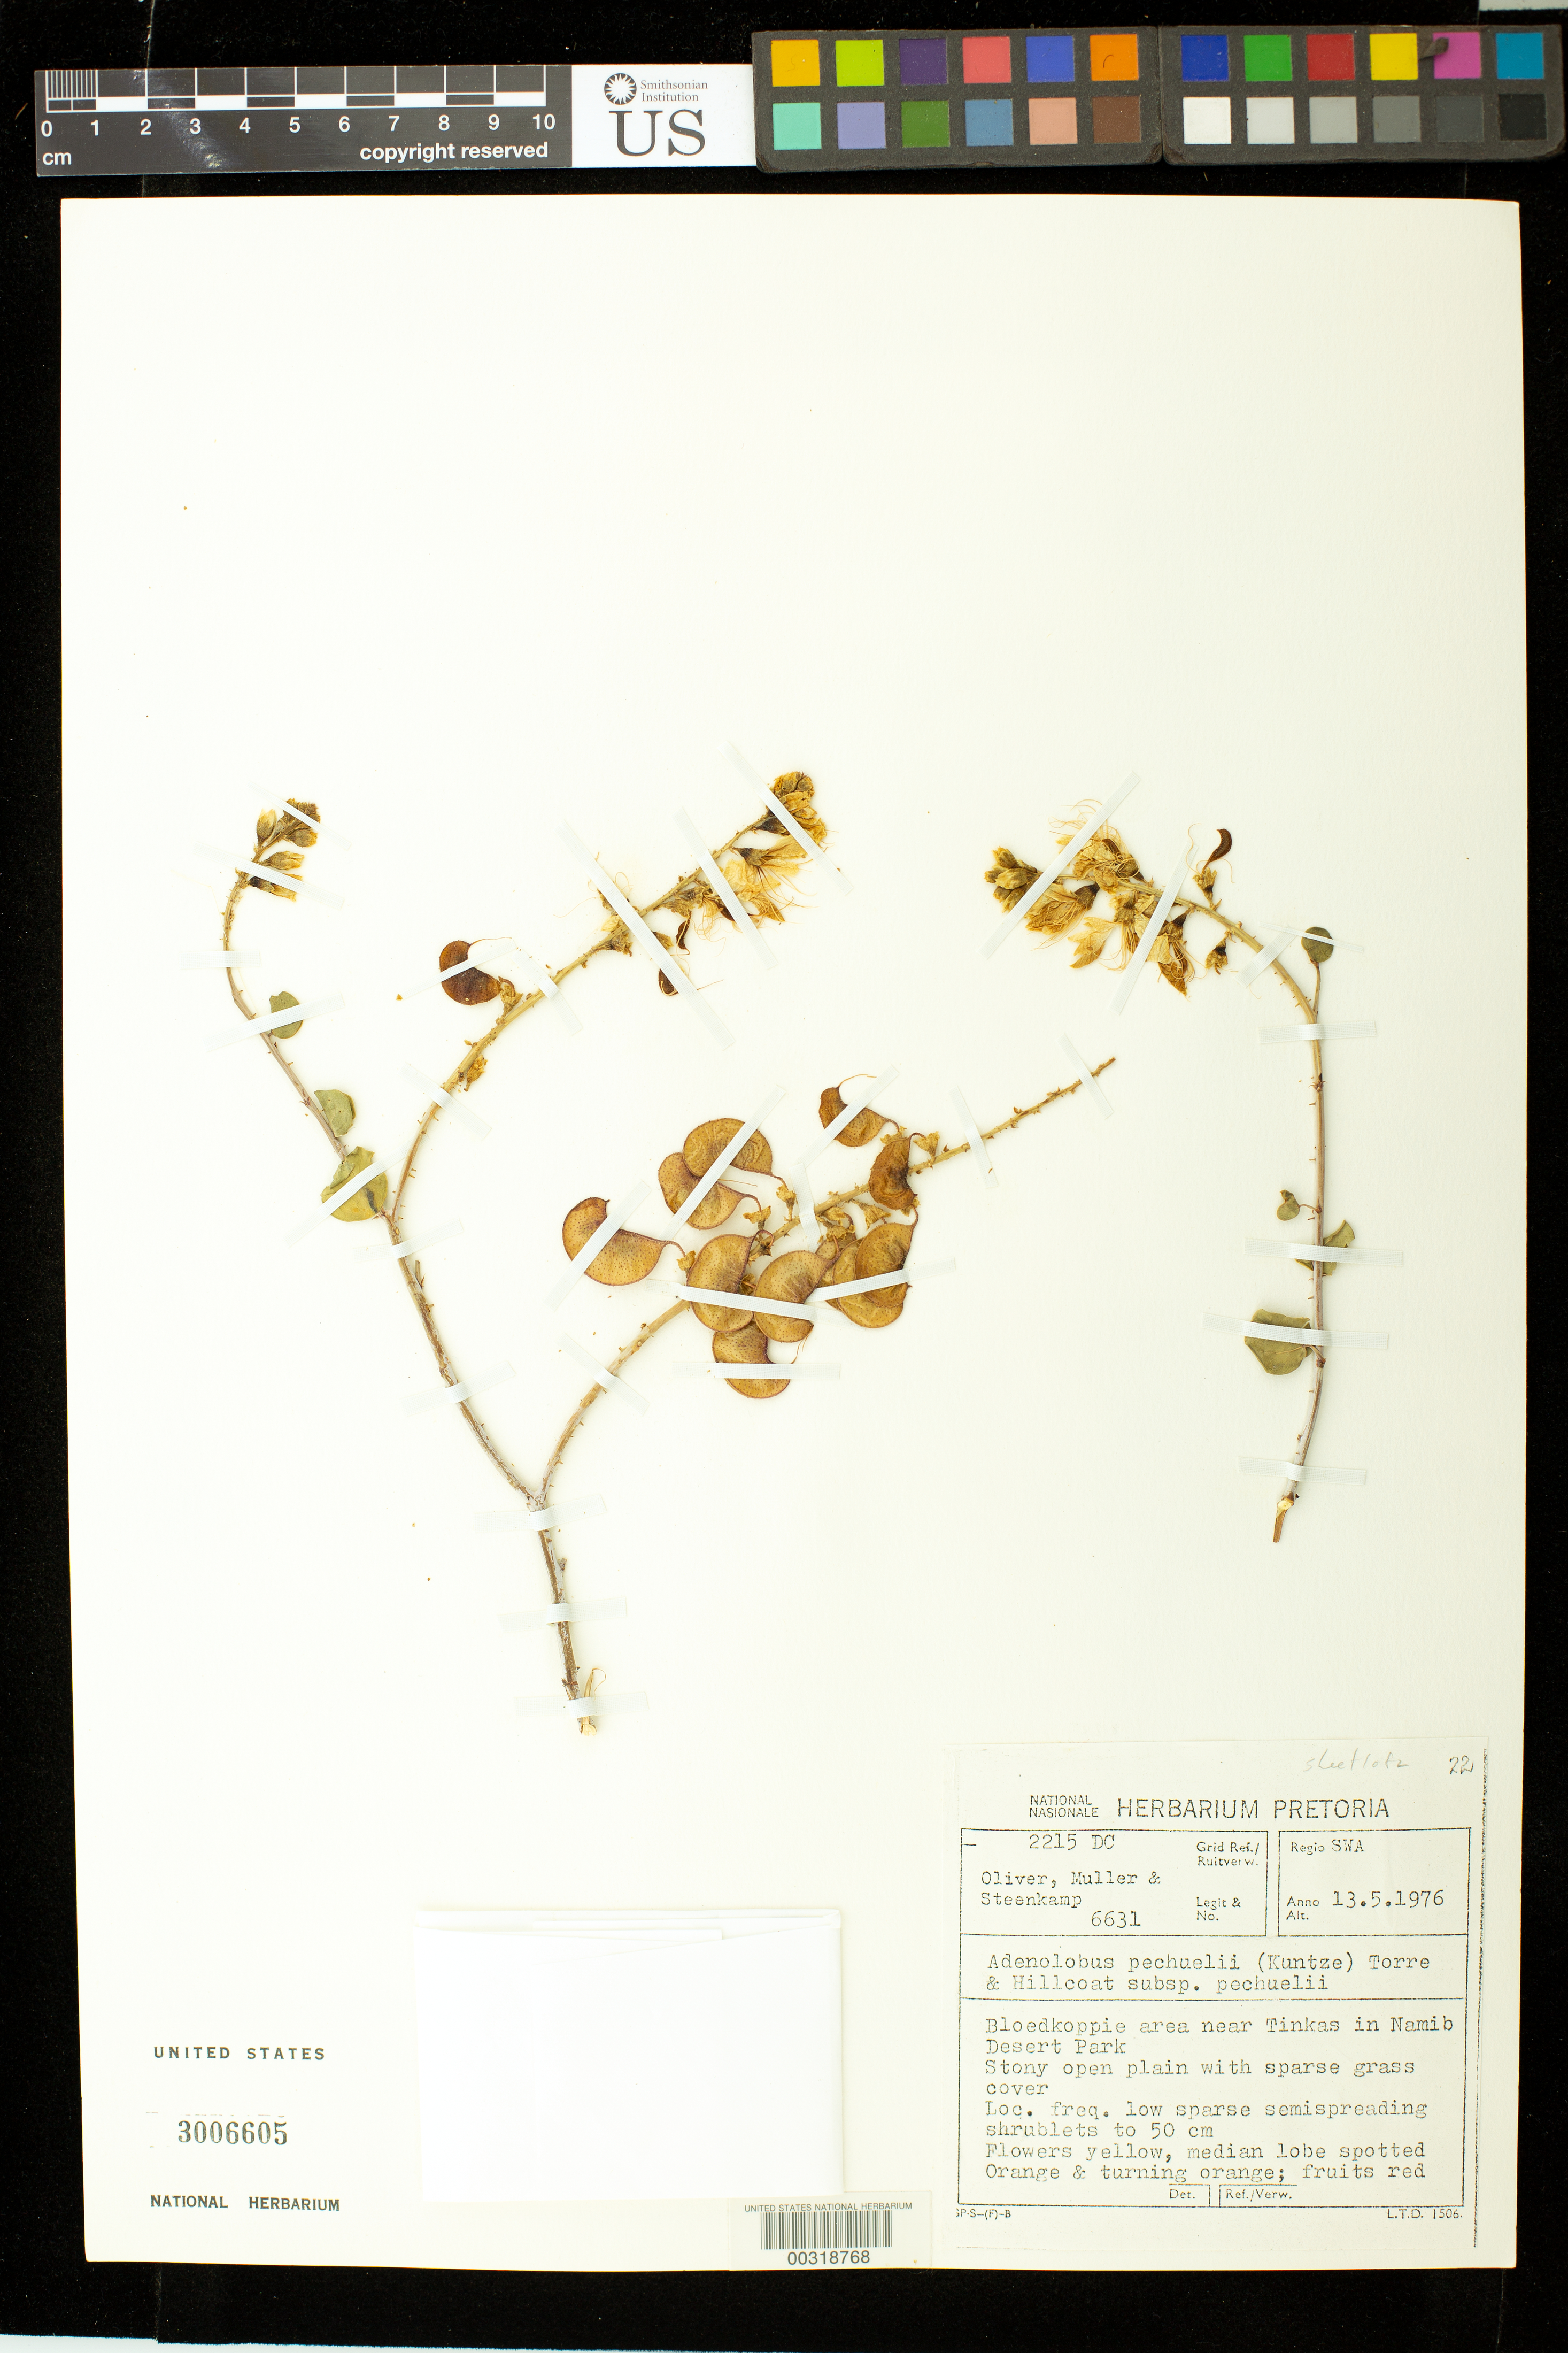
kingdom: Plantae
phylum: Tracheophyta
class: Magnoliopsida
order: Fabales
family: Fabaceae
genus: Adenolobus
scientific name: Adenolobus pechuelii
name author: (Kuntze) Torre & Hillc.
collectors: Oliver, --, C. H. Muller & -- Steenkamp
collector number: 6631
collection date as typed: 13 May 1976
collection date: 1976-05-13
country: Namibia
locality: Bloedkoppie area near tinkas in namib desert park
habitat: Stony open plain with sparse grass cover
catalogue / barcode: US 3006605